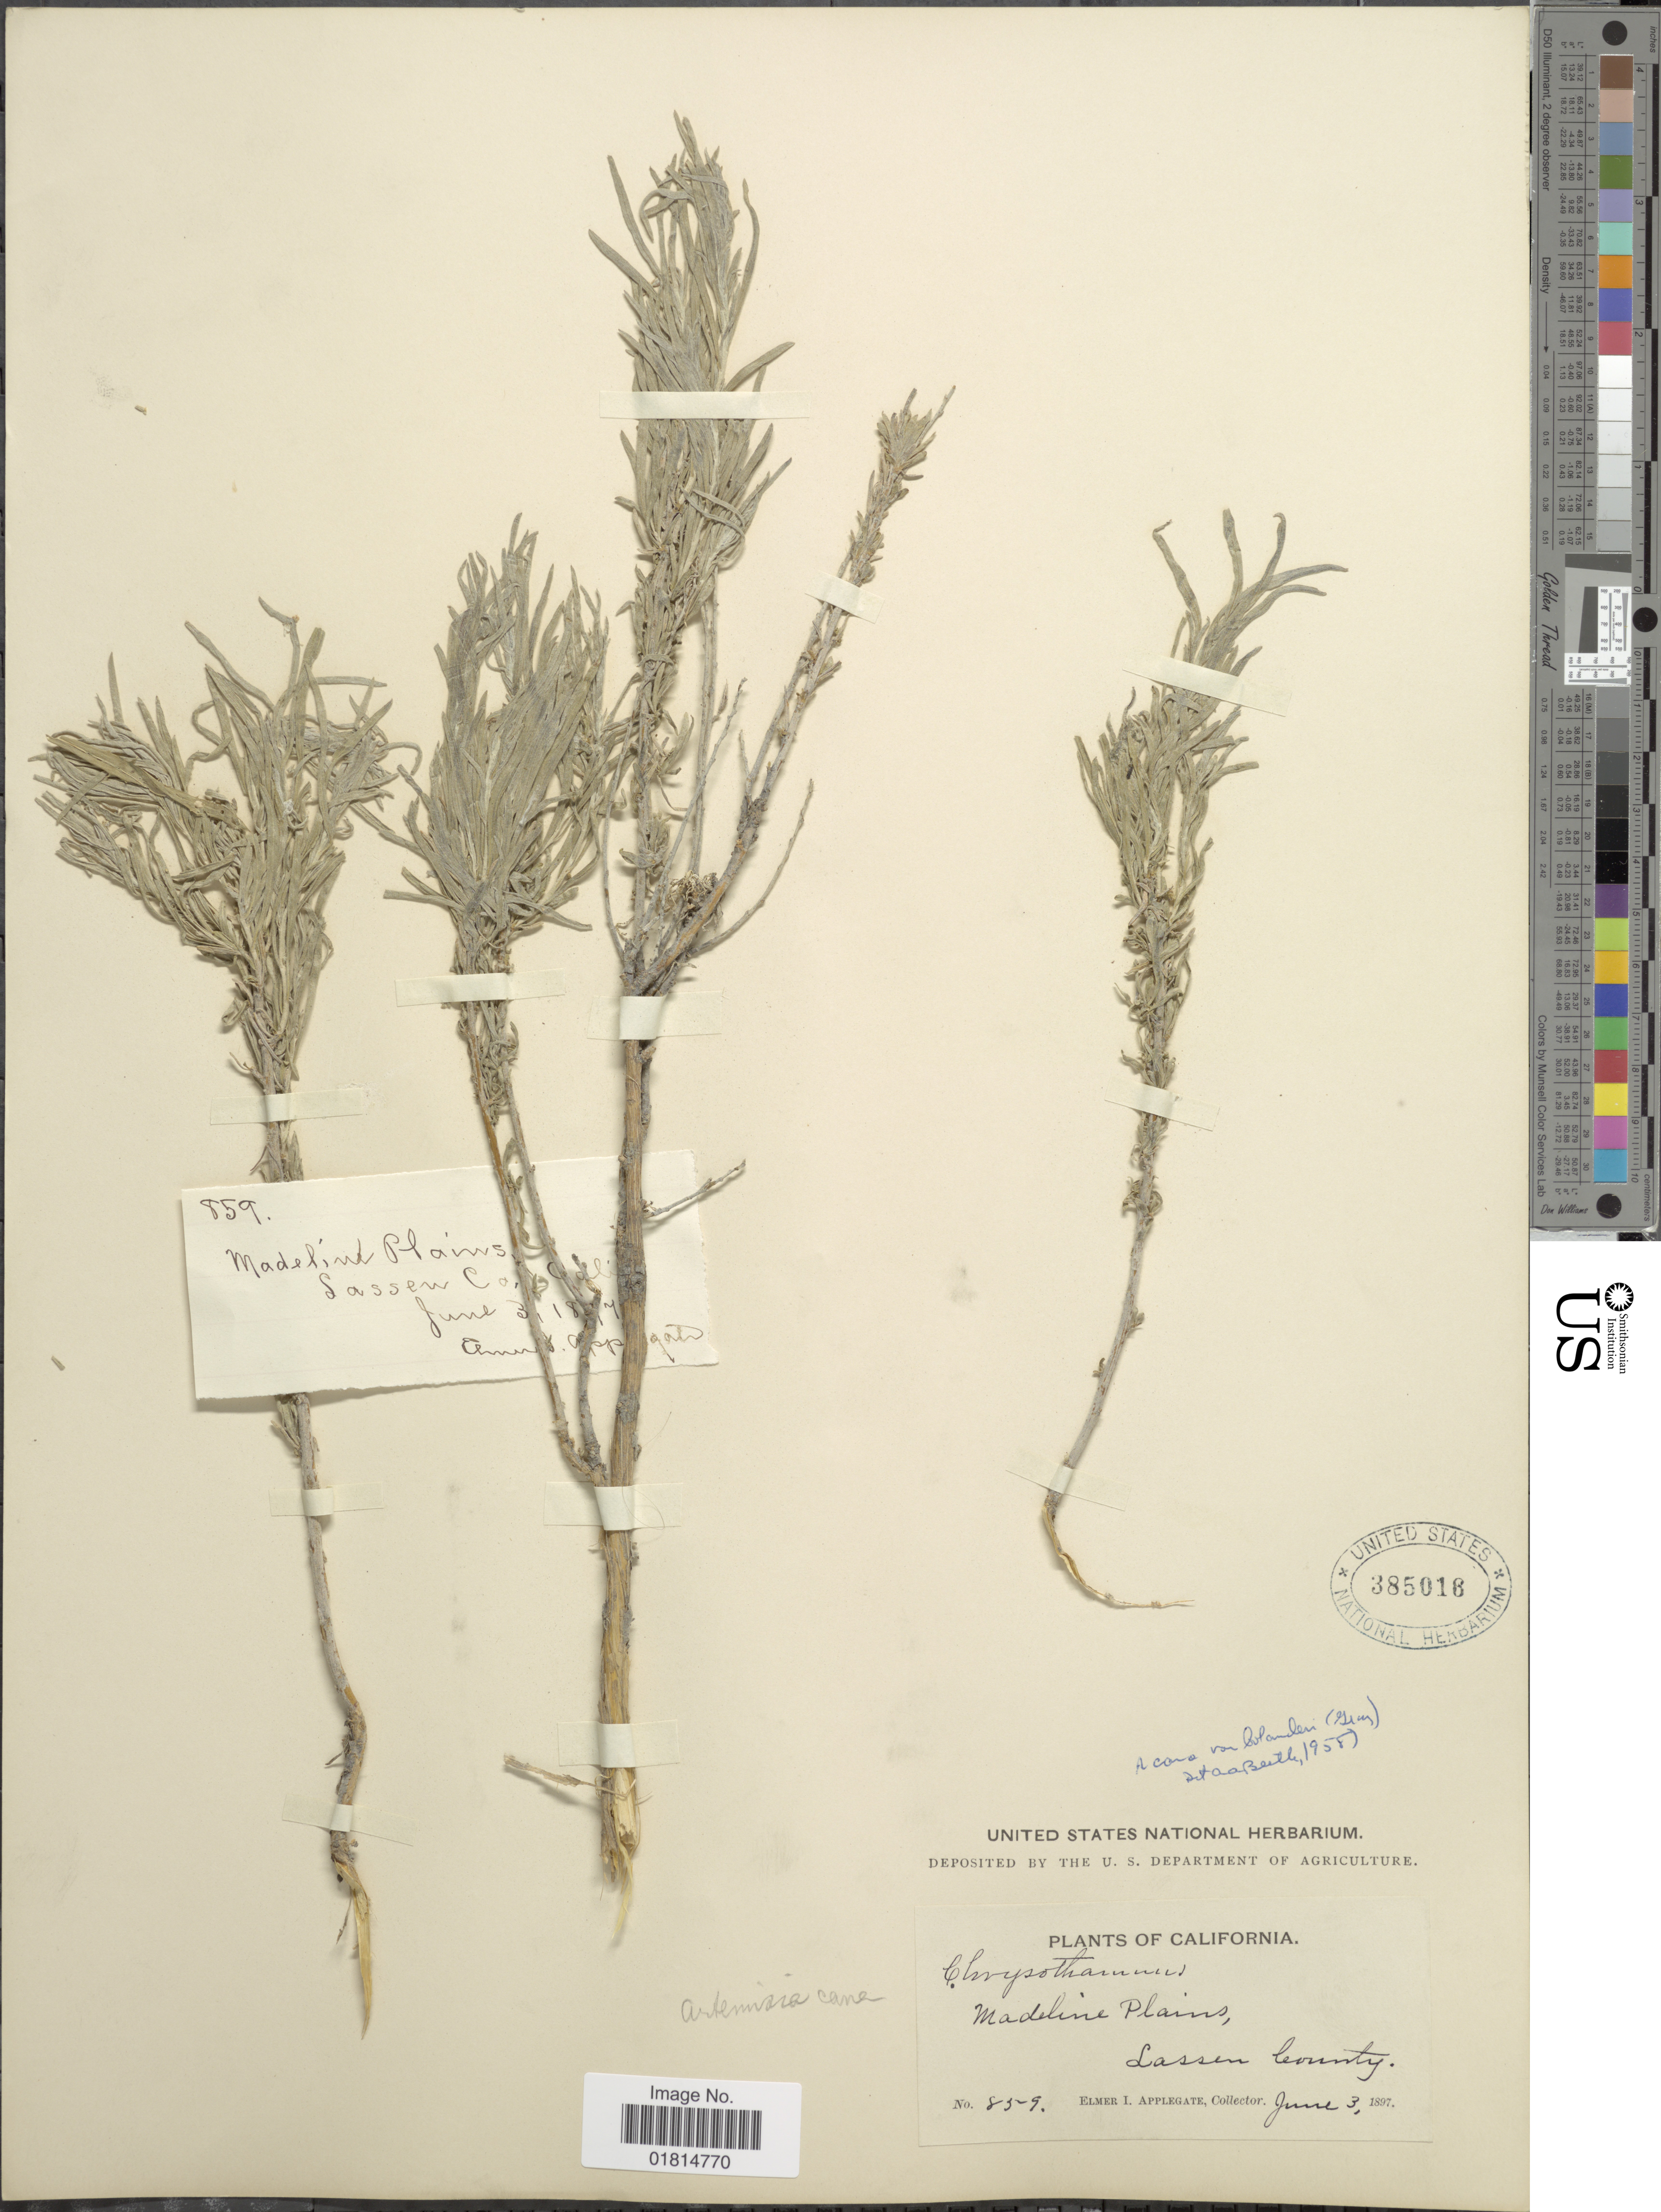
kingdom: Plantae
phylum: Tracheophyta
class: Magnoliopsida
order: Asterales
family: Asteraceae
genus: Artemisia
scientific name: Artemisia cana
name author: Pursh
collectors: E. I. Applegate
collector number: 859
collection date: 1897-06-03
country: United States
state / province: California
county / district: Lassen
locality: Madeline Plains, Lassen County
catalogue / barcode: US 385016